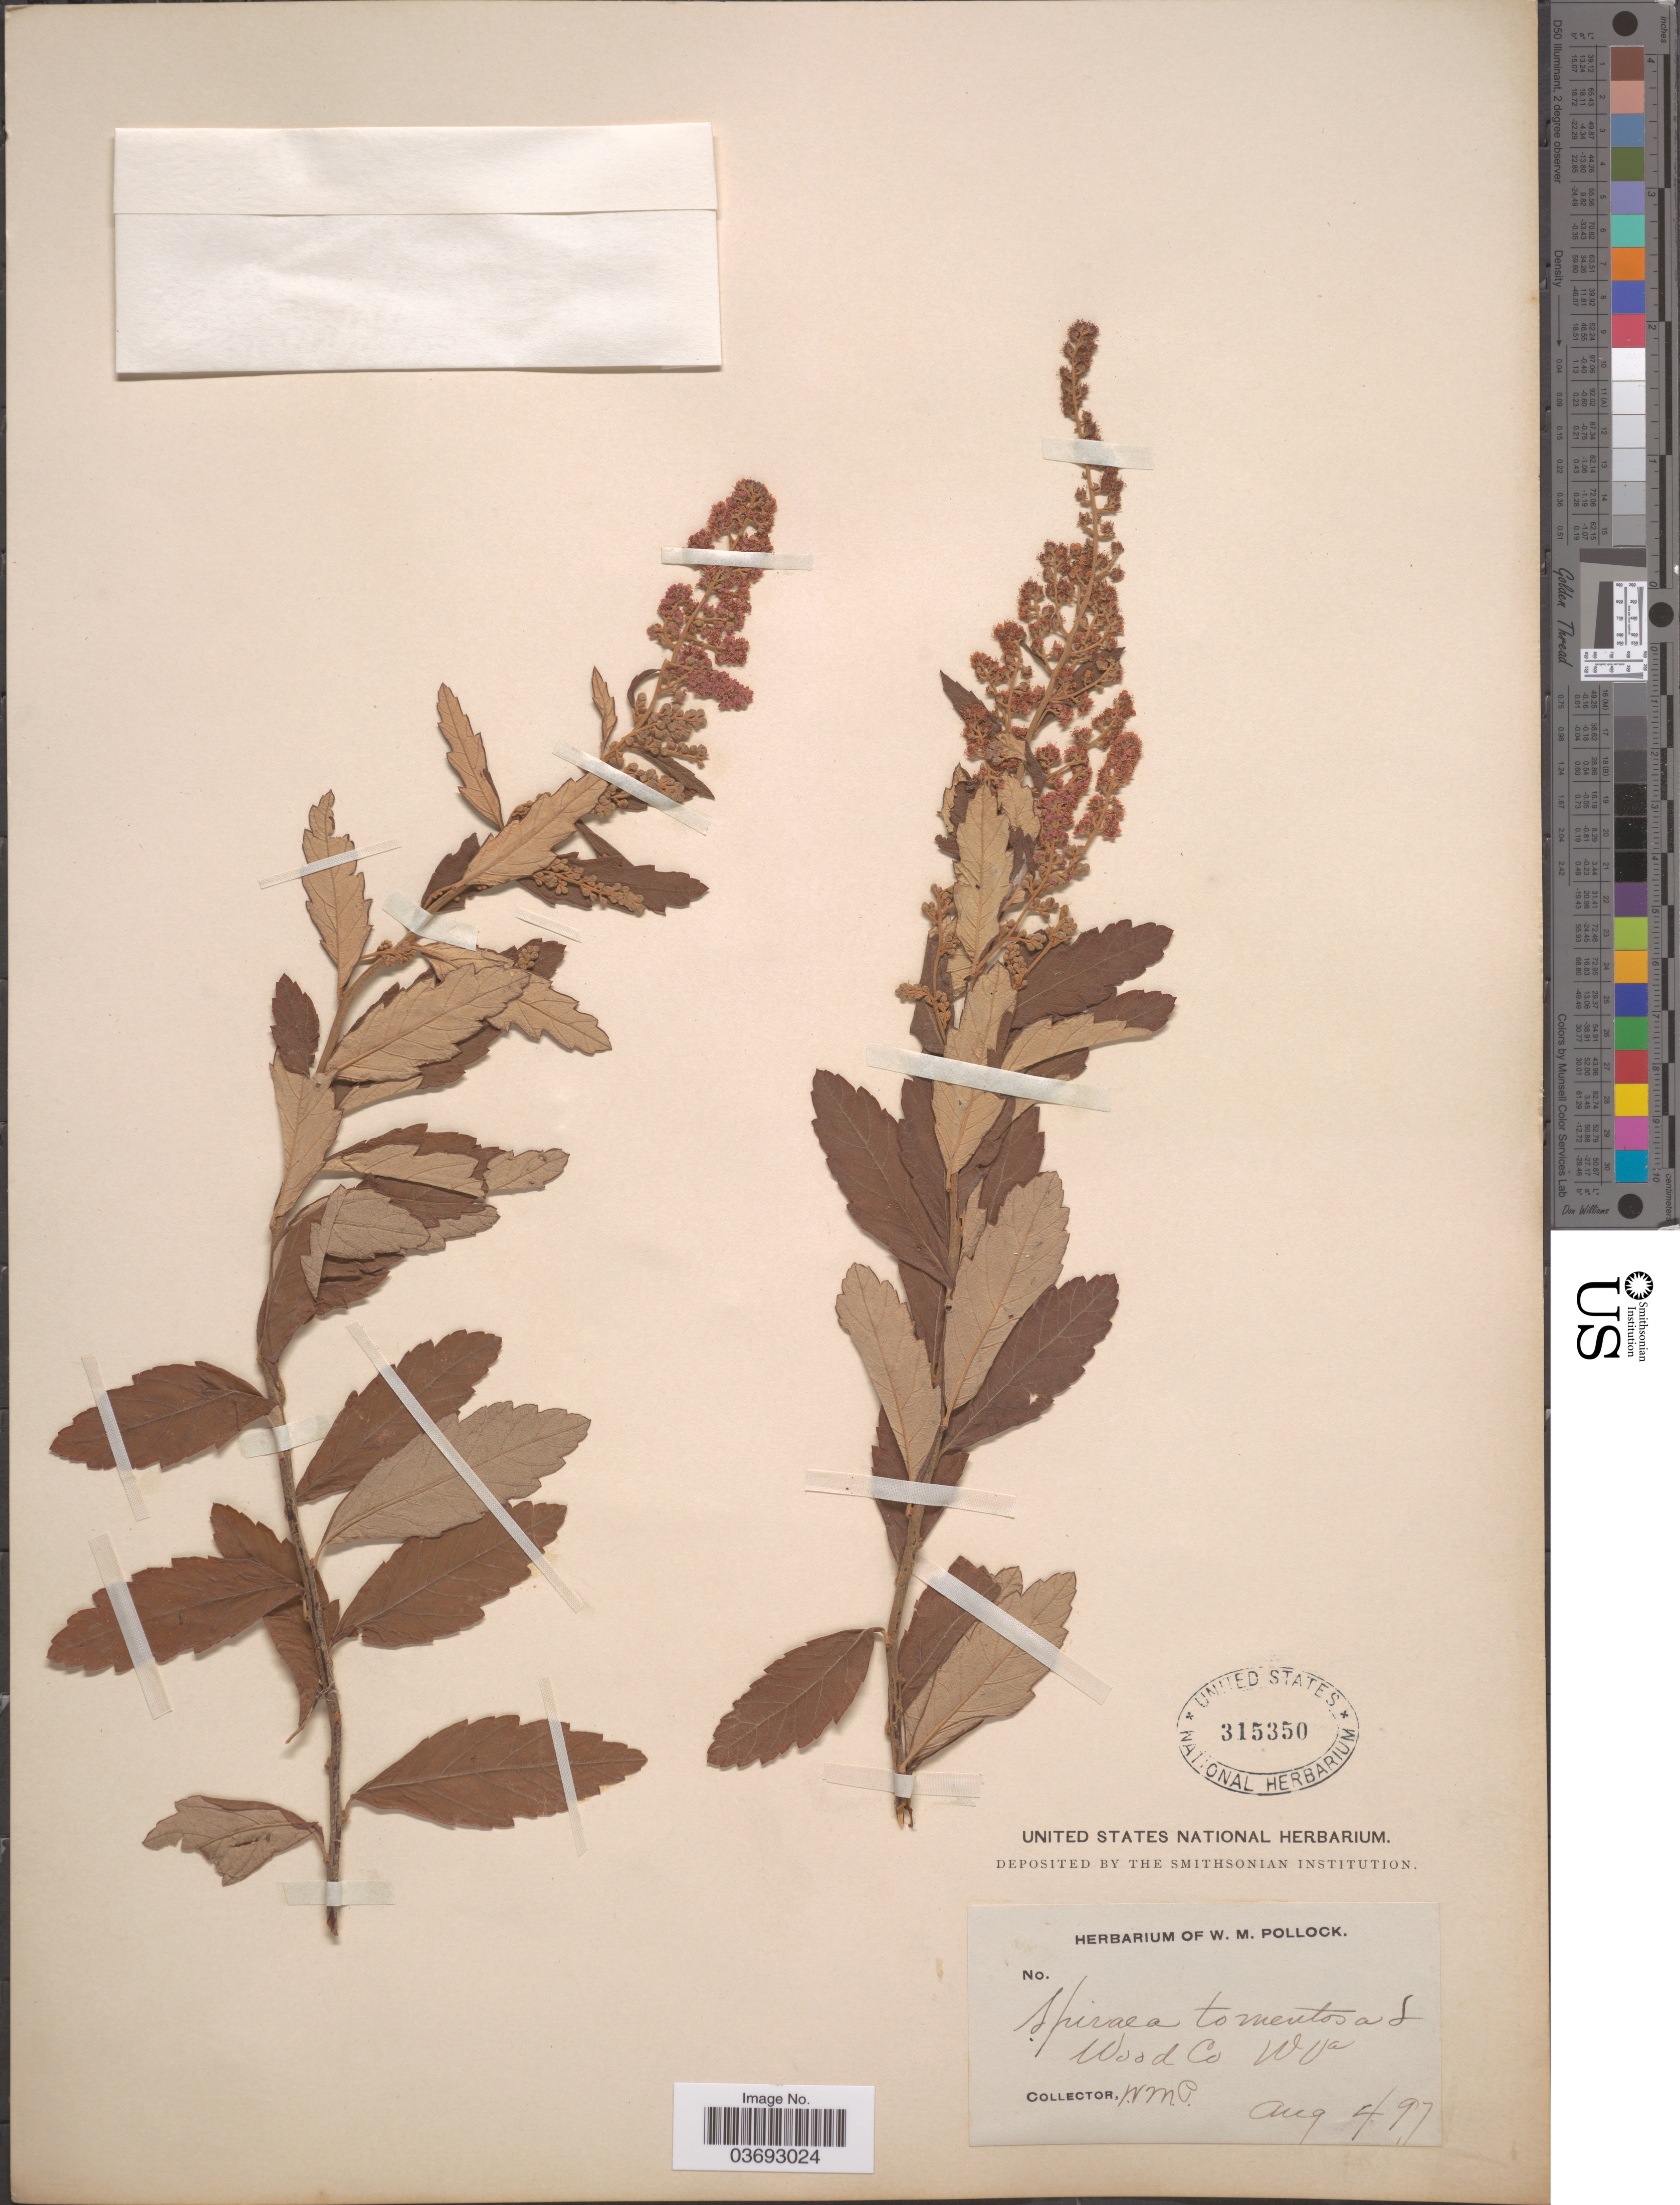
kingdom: Plantae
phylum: Tracheophyta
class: Magnoliopsida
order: Rosales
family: Rosaceae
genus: Spiraea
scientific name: Spiraea tomentosa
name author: L.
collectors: W. M. Pollock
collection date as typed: Transcribed d/m/y: 4/8/97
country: United States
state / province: West Virginia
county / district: Wood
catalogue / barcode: US 315350